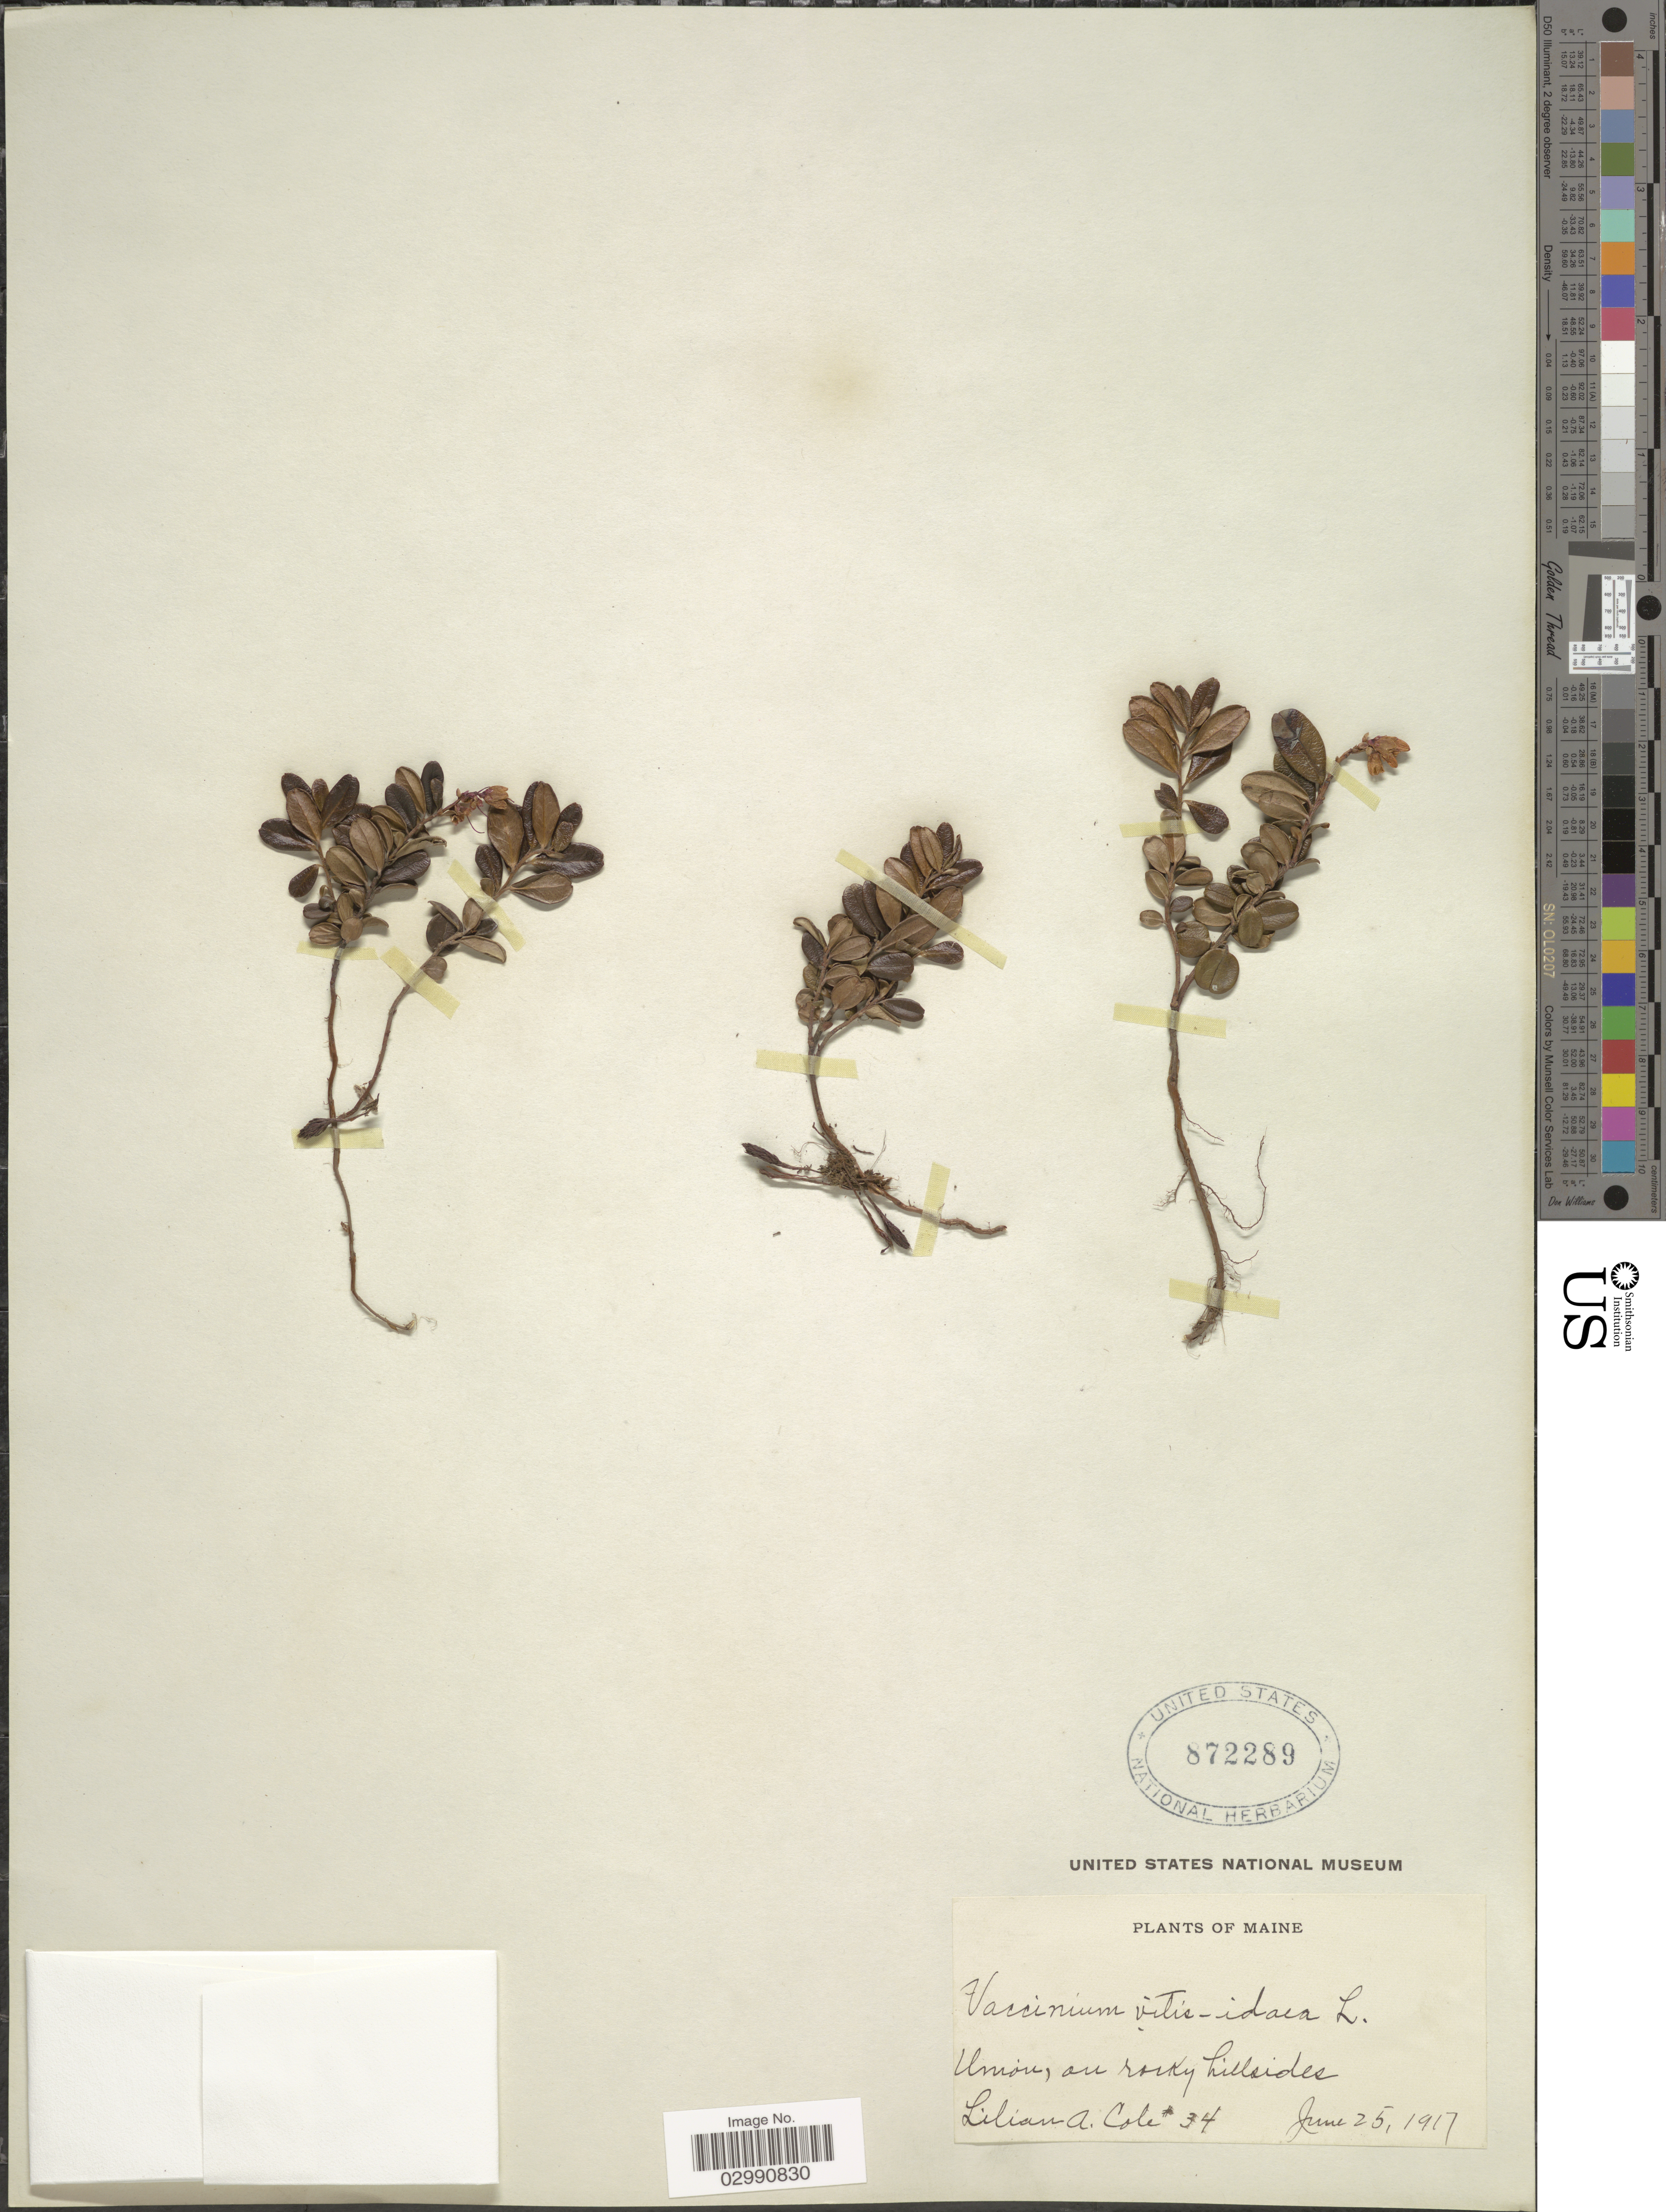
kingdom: Plantae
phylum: Tracheophyta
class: Magnoliopsida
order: Ericales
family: Ericaceae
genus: Vaccinium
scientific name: Vaccinium vitis-idaea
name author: L.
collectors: L. A. Cole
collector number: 34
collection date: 1917-06-25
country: United States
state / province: Maine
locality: Union, on rocky hillsides.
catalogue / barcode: US 872289